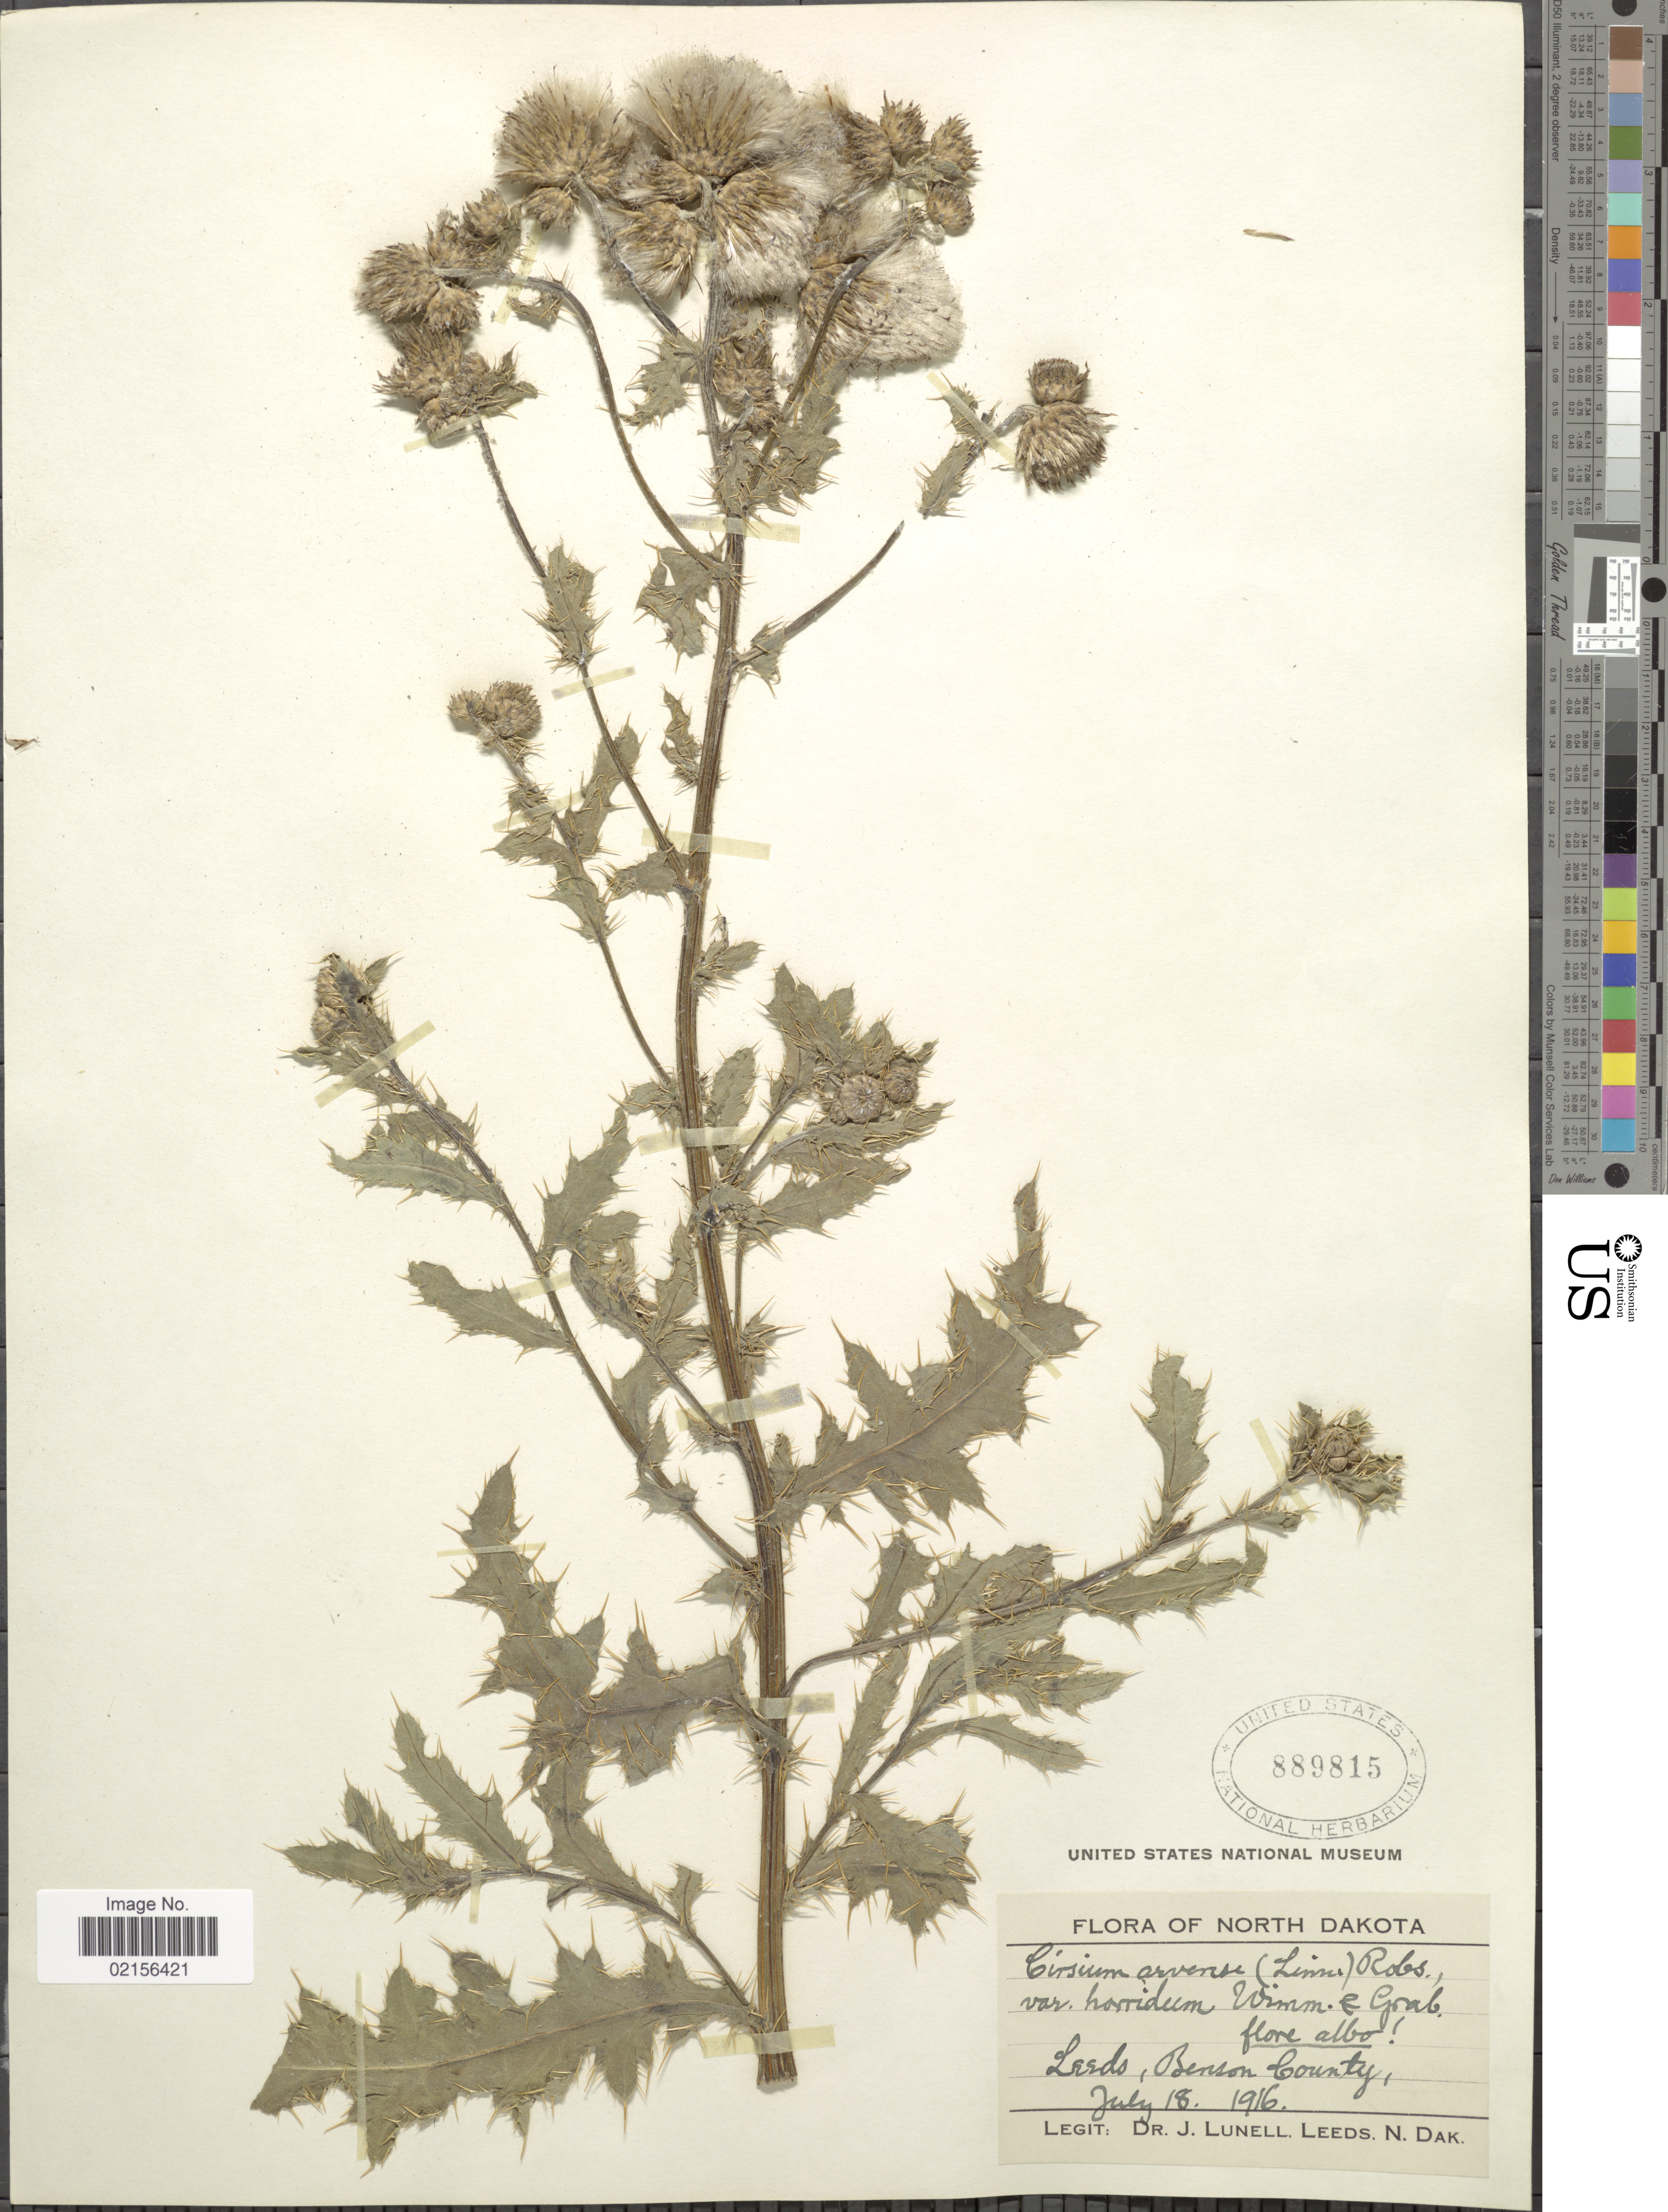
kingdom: Plantae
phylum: Tracheophyta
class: Magnoliopsida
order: Asterales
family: Asteraceae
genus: Cirsium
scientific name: Cirsium arvense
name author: (L.) Scop.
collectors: J. Lunell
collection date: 1916-07-18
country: United States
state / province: North Dakota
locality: Leeds, Benson County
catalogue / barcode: US 889815